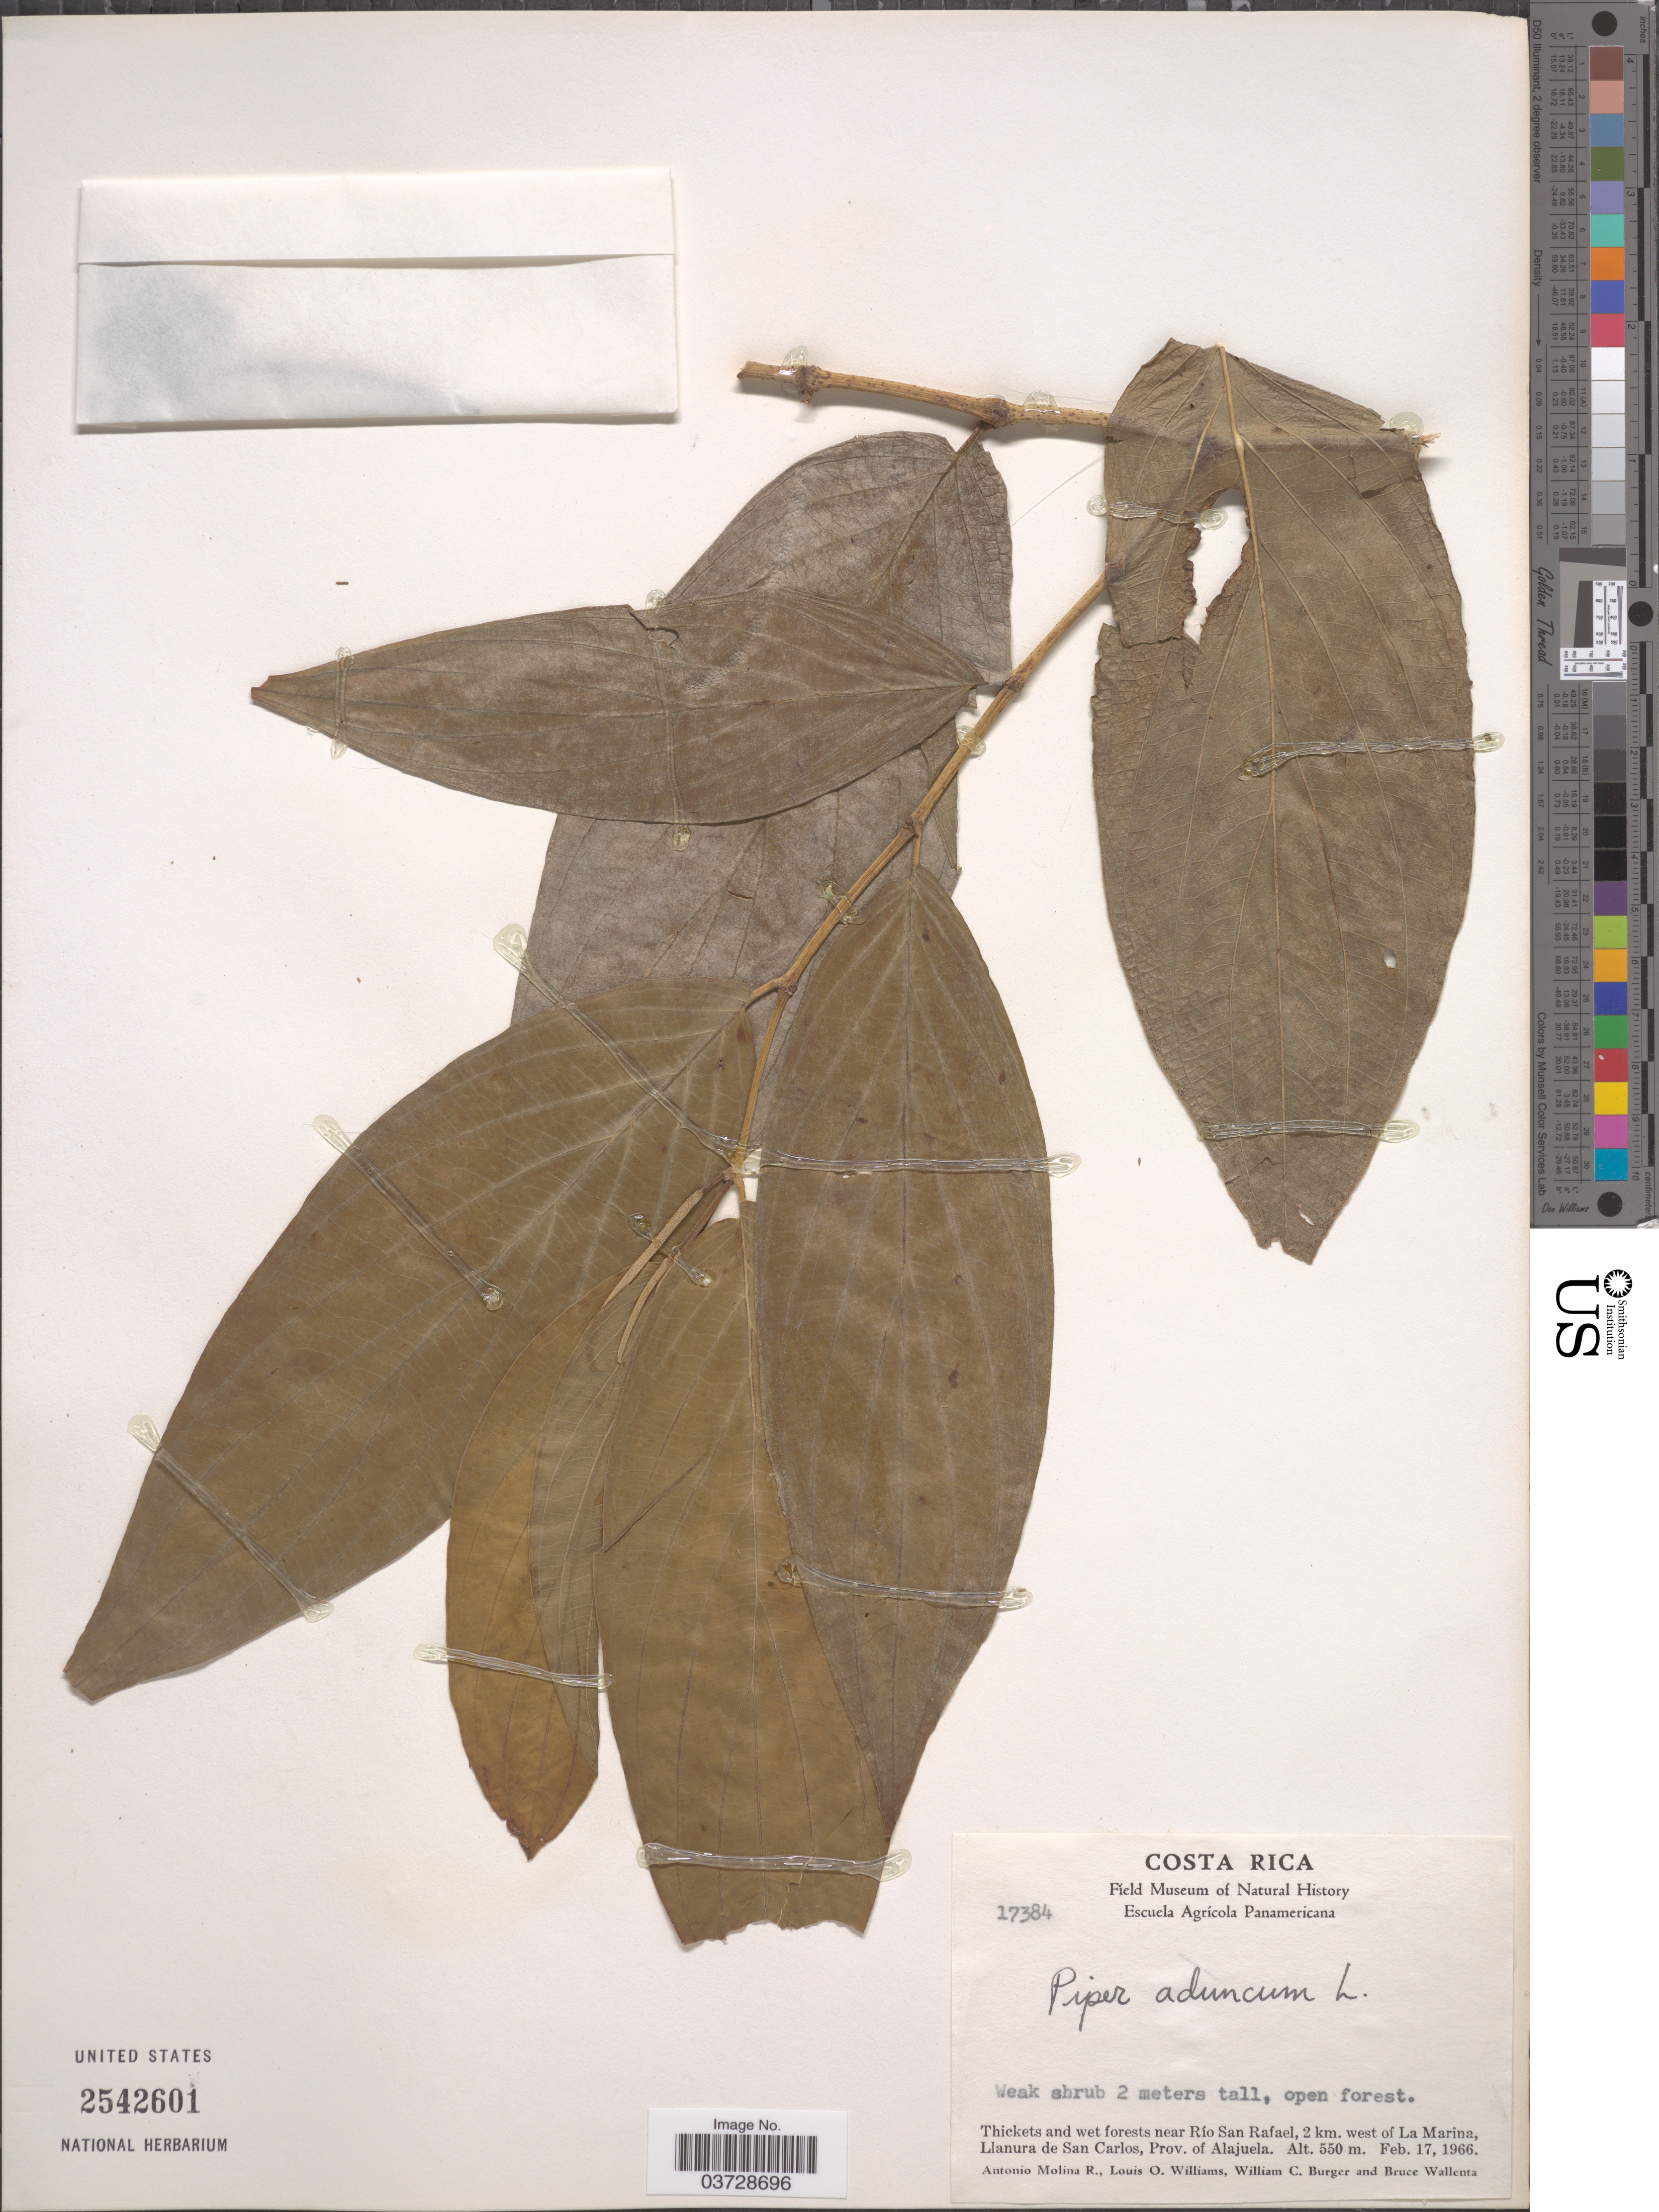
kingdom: Plantae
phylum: Tracheophyta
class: Magnoliopsida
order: Piperales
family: Piperaceae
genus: Piper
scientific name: Piper aduncum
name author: L.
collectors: A. Molina R., L. O. Williams, W. Burger & B. Wallenta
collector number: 17384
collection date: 1966-02-17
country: Costa Rica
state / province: Alajuela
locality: Near Río San Rafael, 2 km. west of La Marina, Llanura de San Carlos.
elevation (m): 550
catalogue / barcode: US 2542601